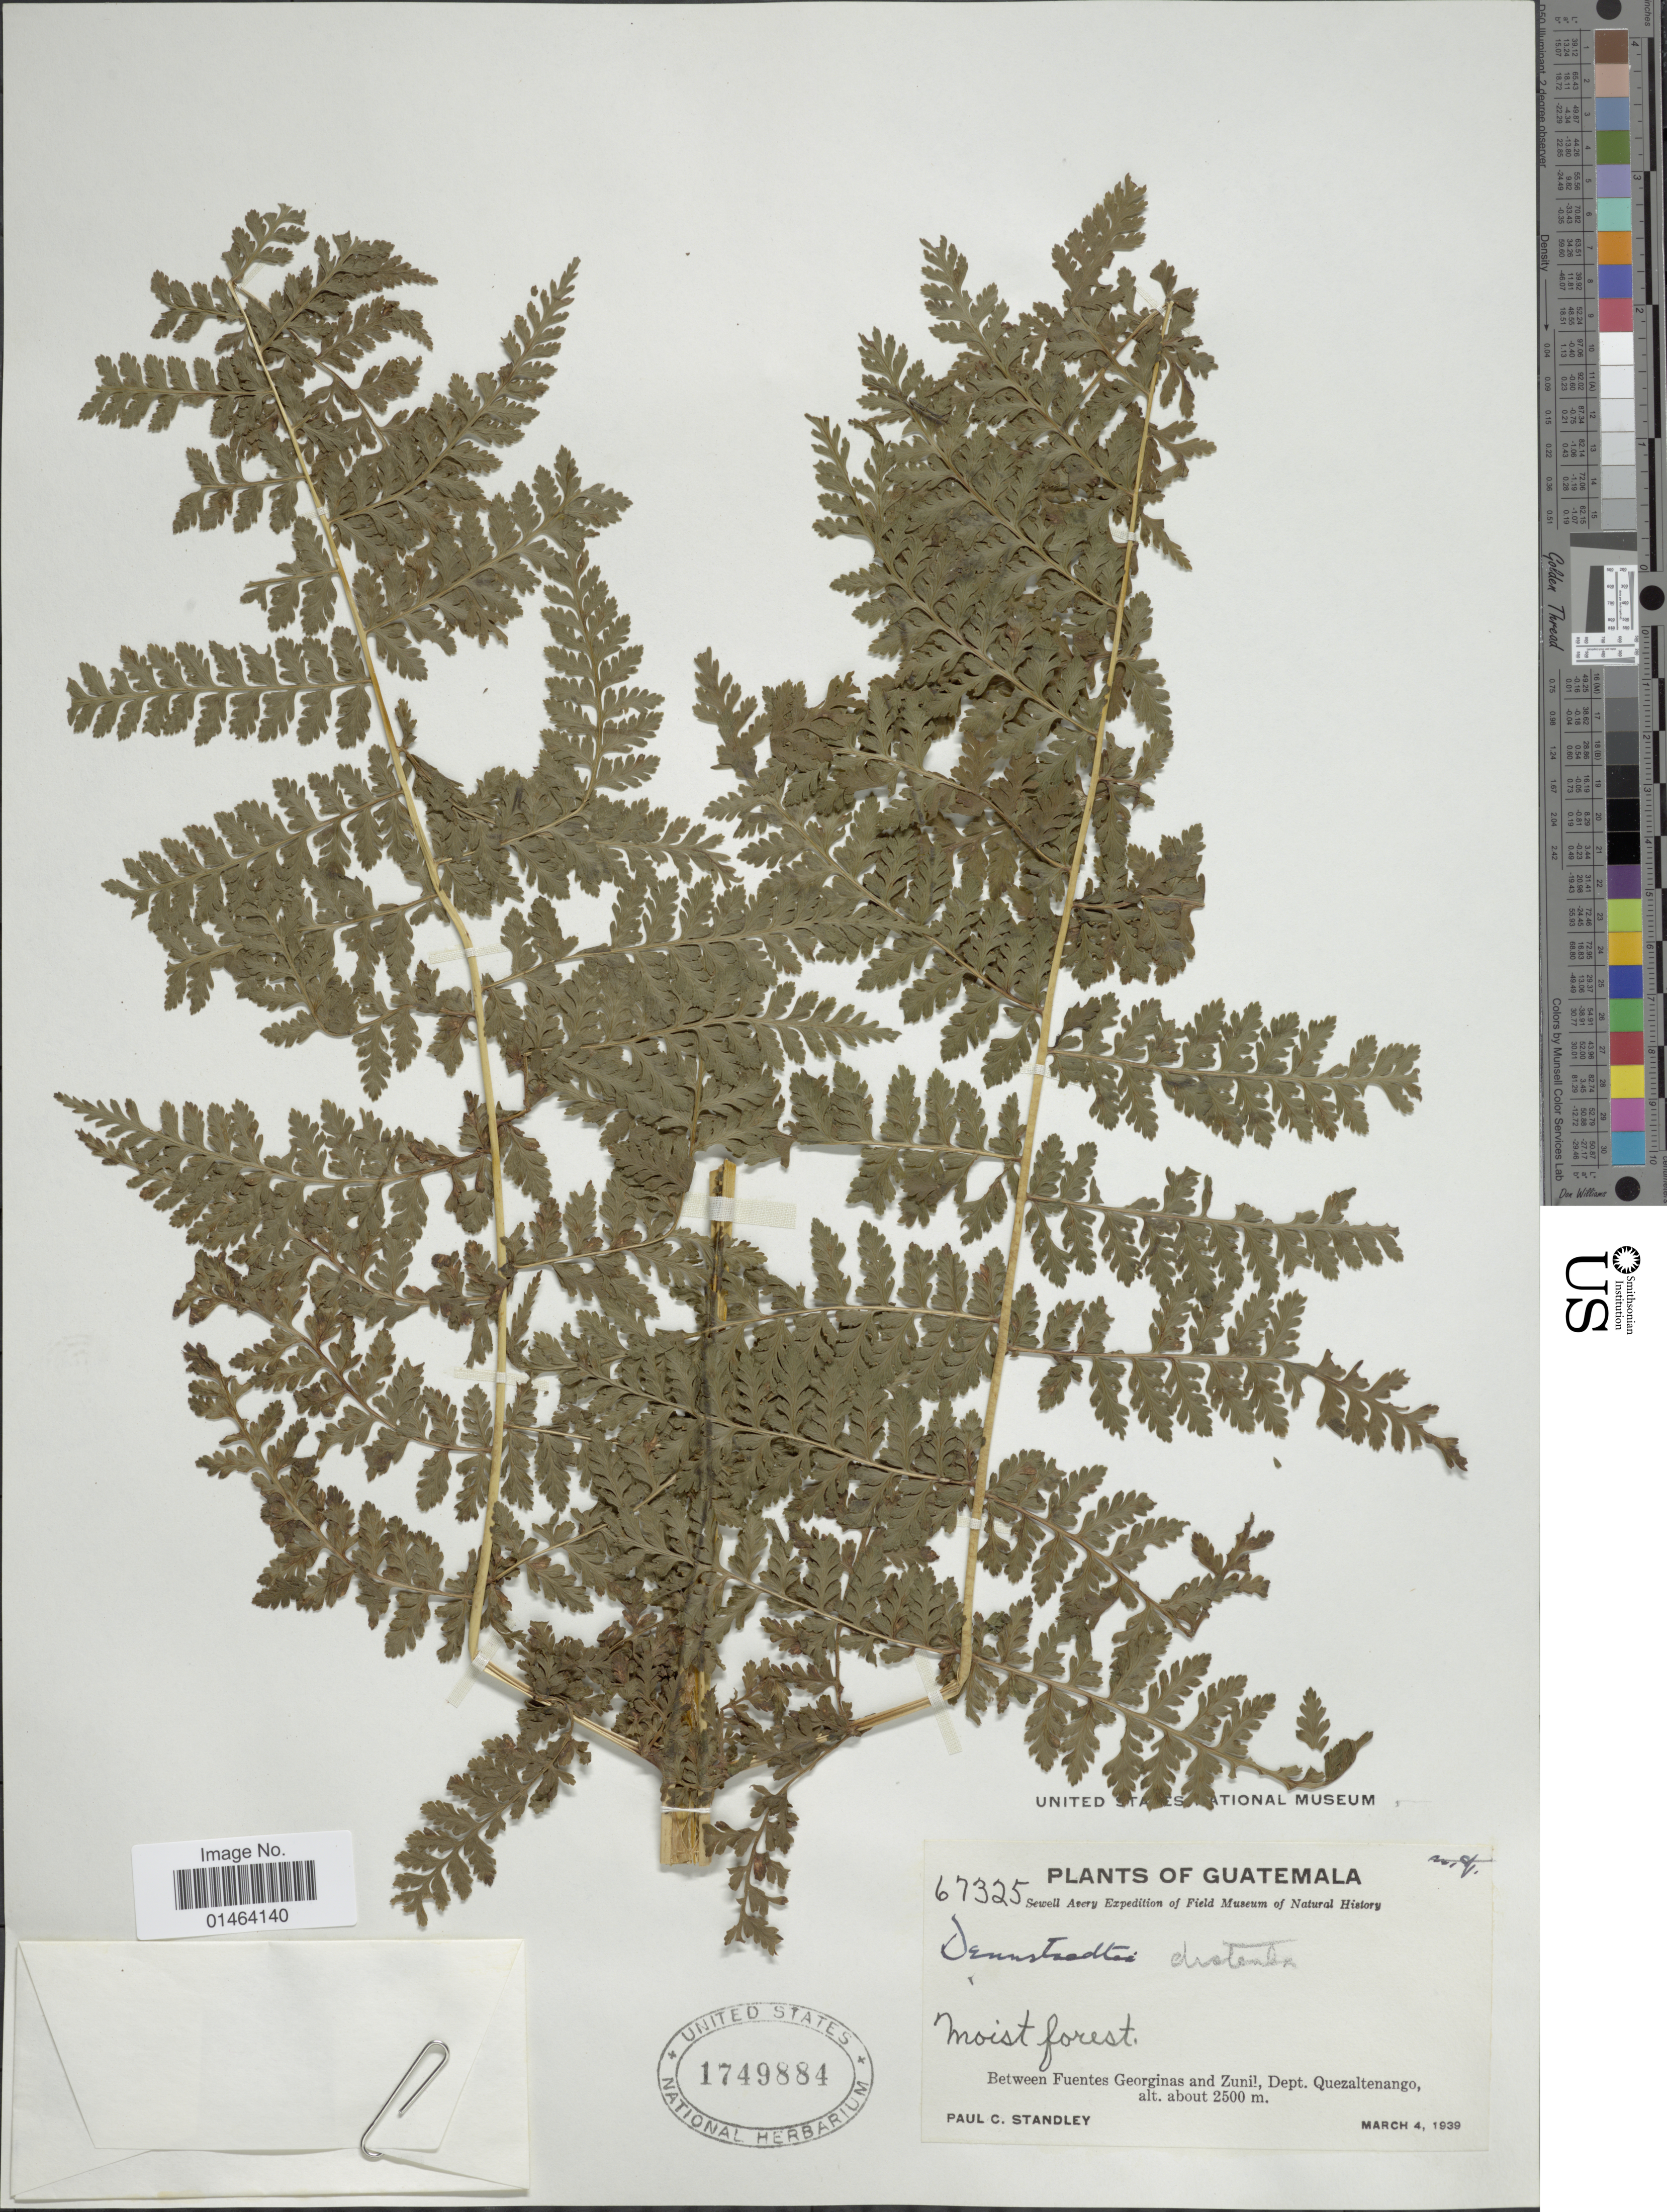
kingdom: Plantae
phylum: Tracheophyta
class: Polypodiopsida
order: Polypodiales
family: Dennstaedtiaceae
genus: Dennstaedtia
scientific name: Dennstaedtia distenta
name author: (Kunze) T. Moore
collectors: P. C. Standley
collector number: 67325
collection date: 1939-03-04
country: Guatemala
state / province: Quetzaltenango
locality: Guatemala, between Fuentes Georginas and Zunil.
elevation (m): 2500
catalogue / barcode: US 1749884